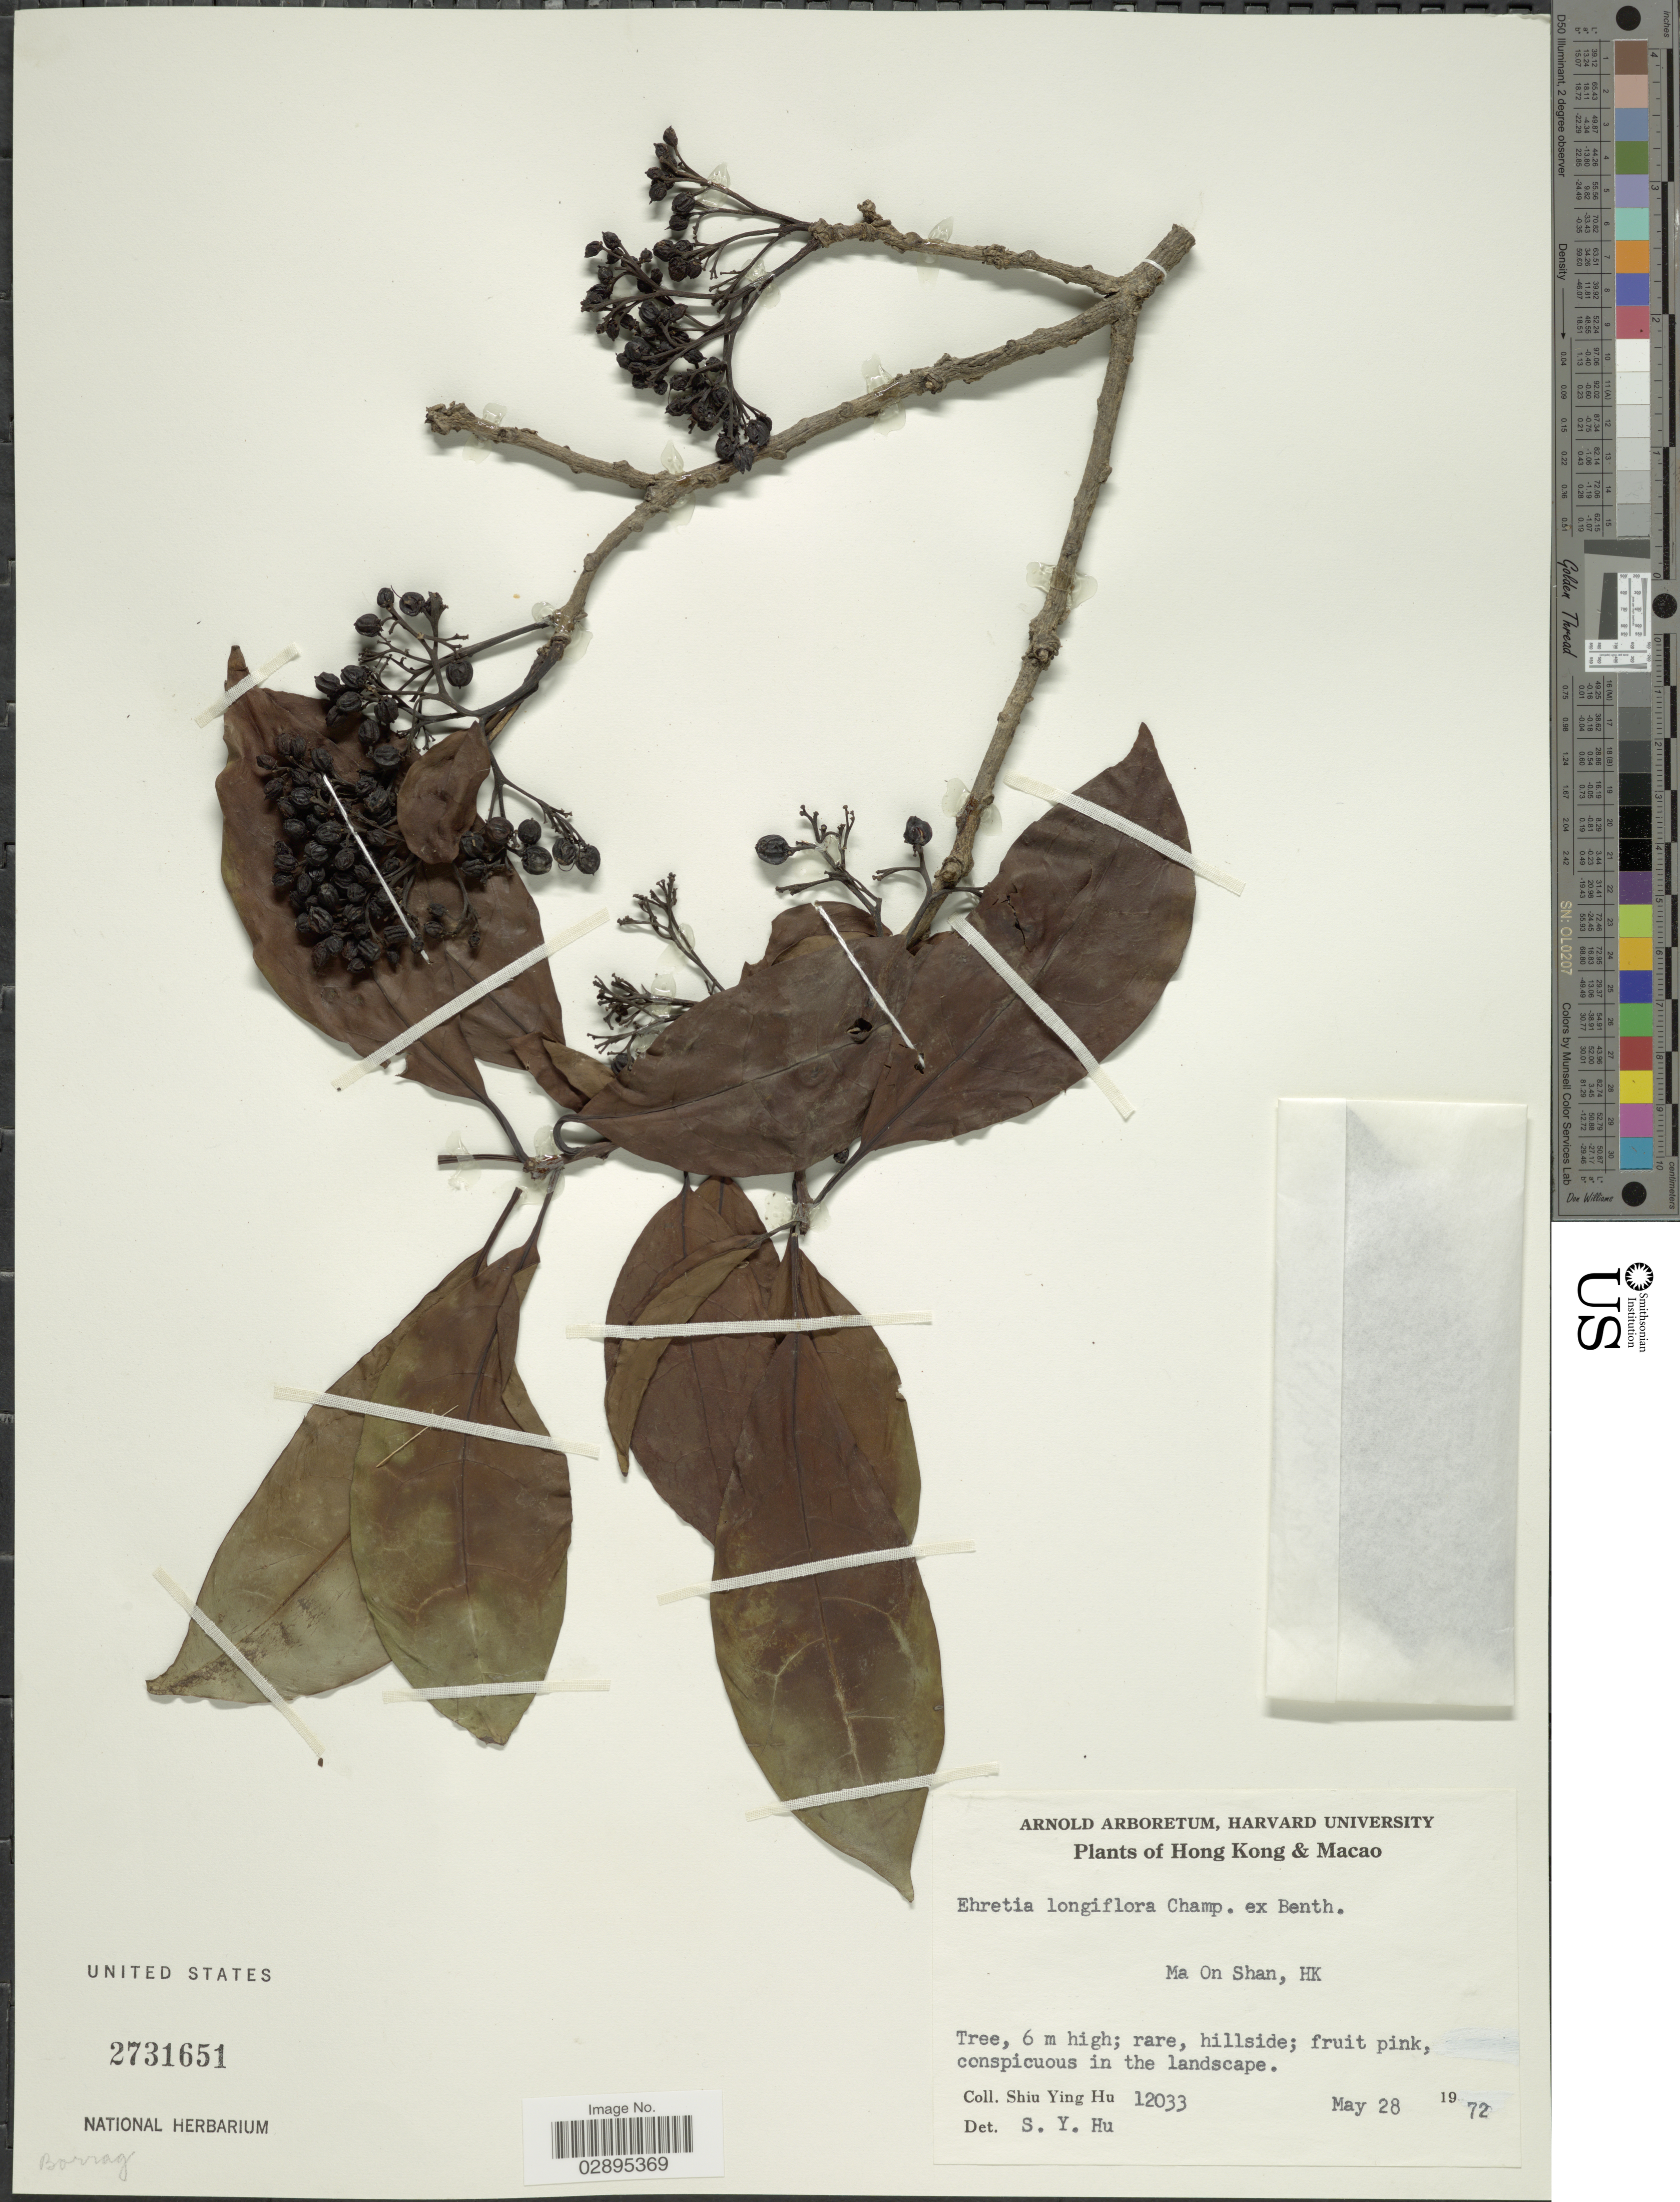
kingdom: Plantae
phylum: Tracheophyta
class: Magnoliopsida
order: Boraginales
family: Ehretiaceae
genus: Ehretia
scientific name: Ehretia longiflora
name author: Champ. ex Benth.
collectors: S. Y. Hu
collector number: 12033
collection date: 1972-05-28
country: China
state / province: Hong Kong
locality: Ma On Shan, HK.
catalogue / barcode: US 2731651